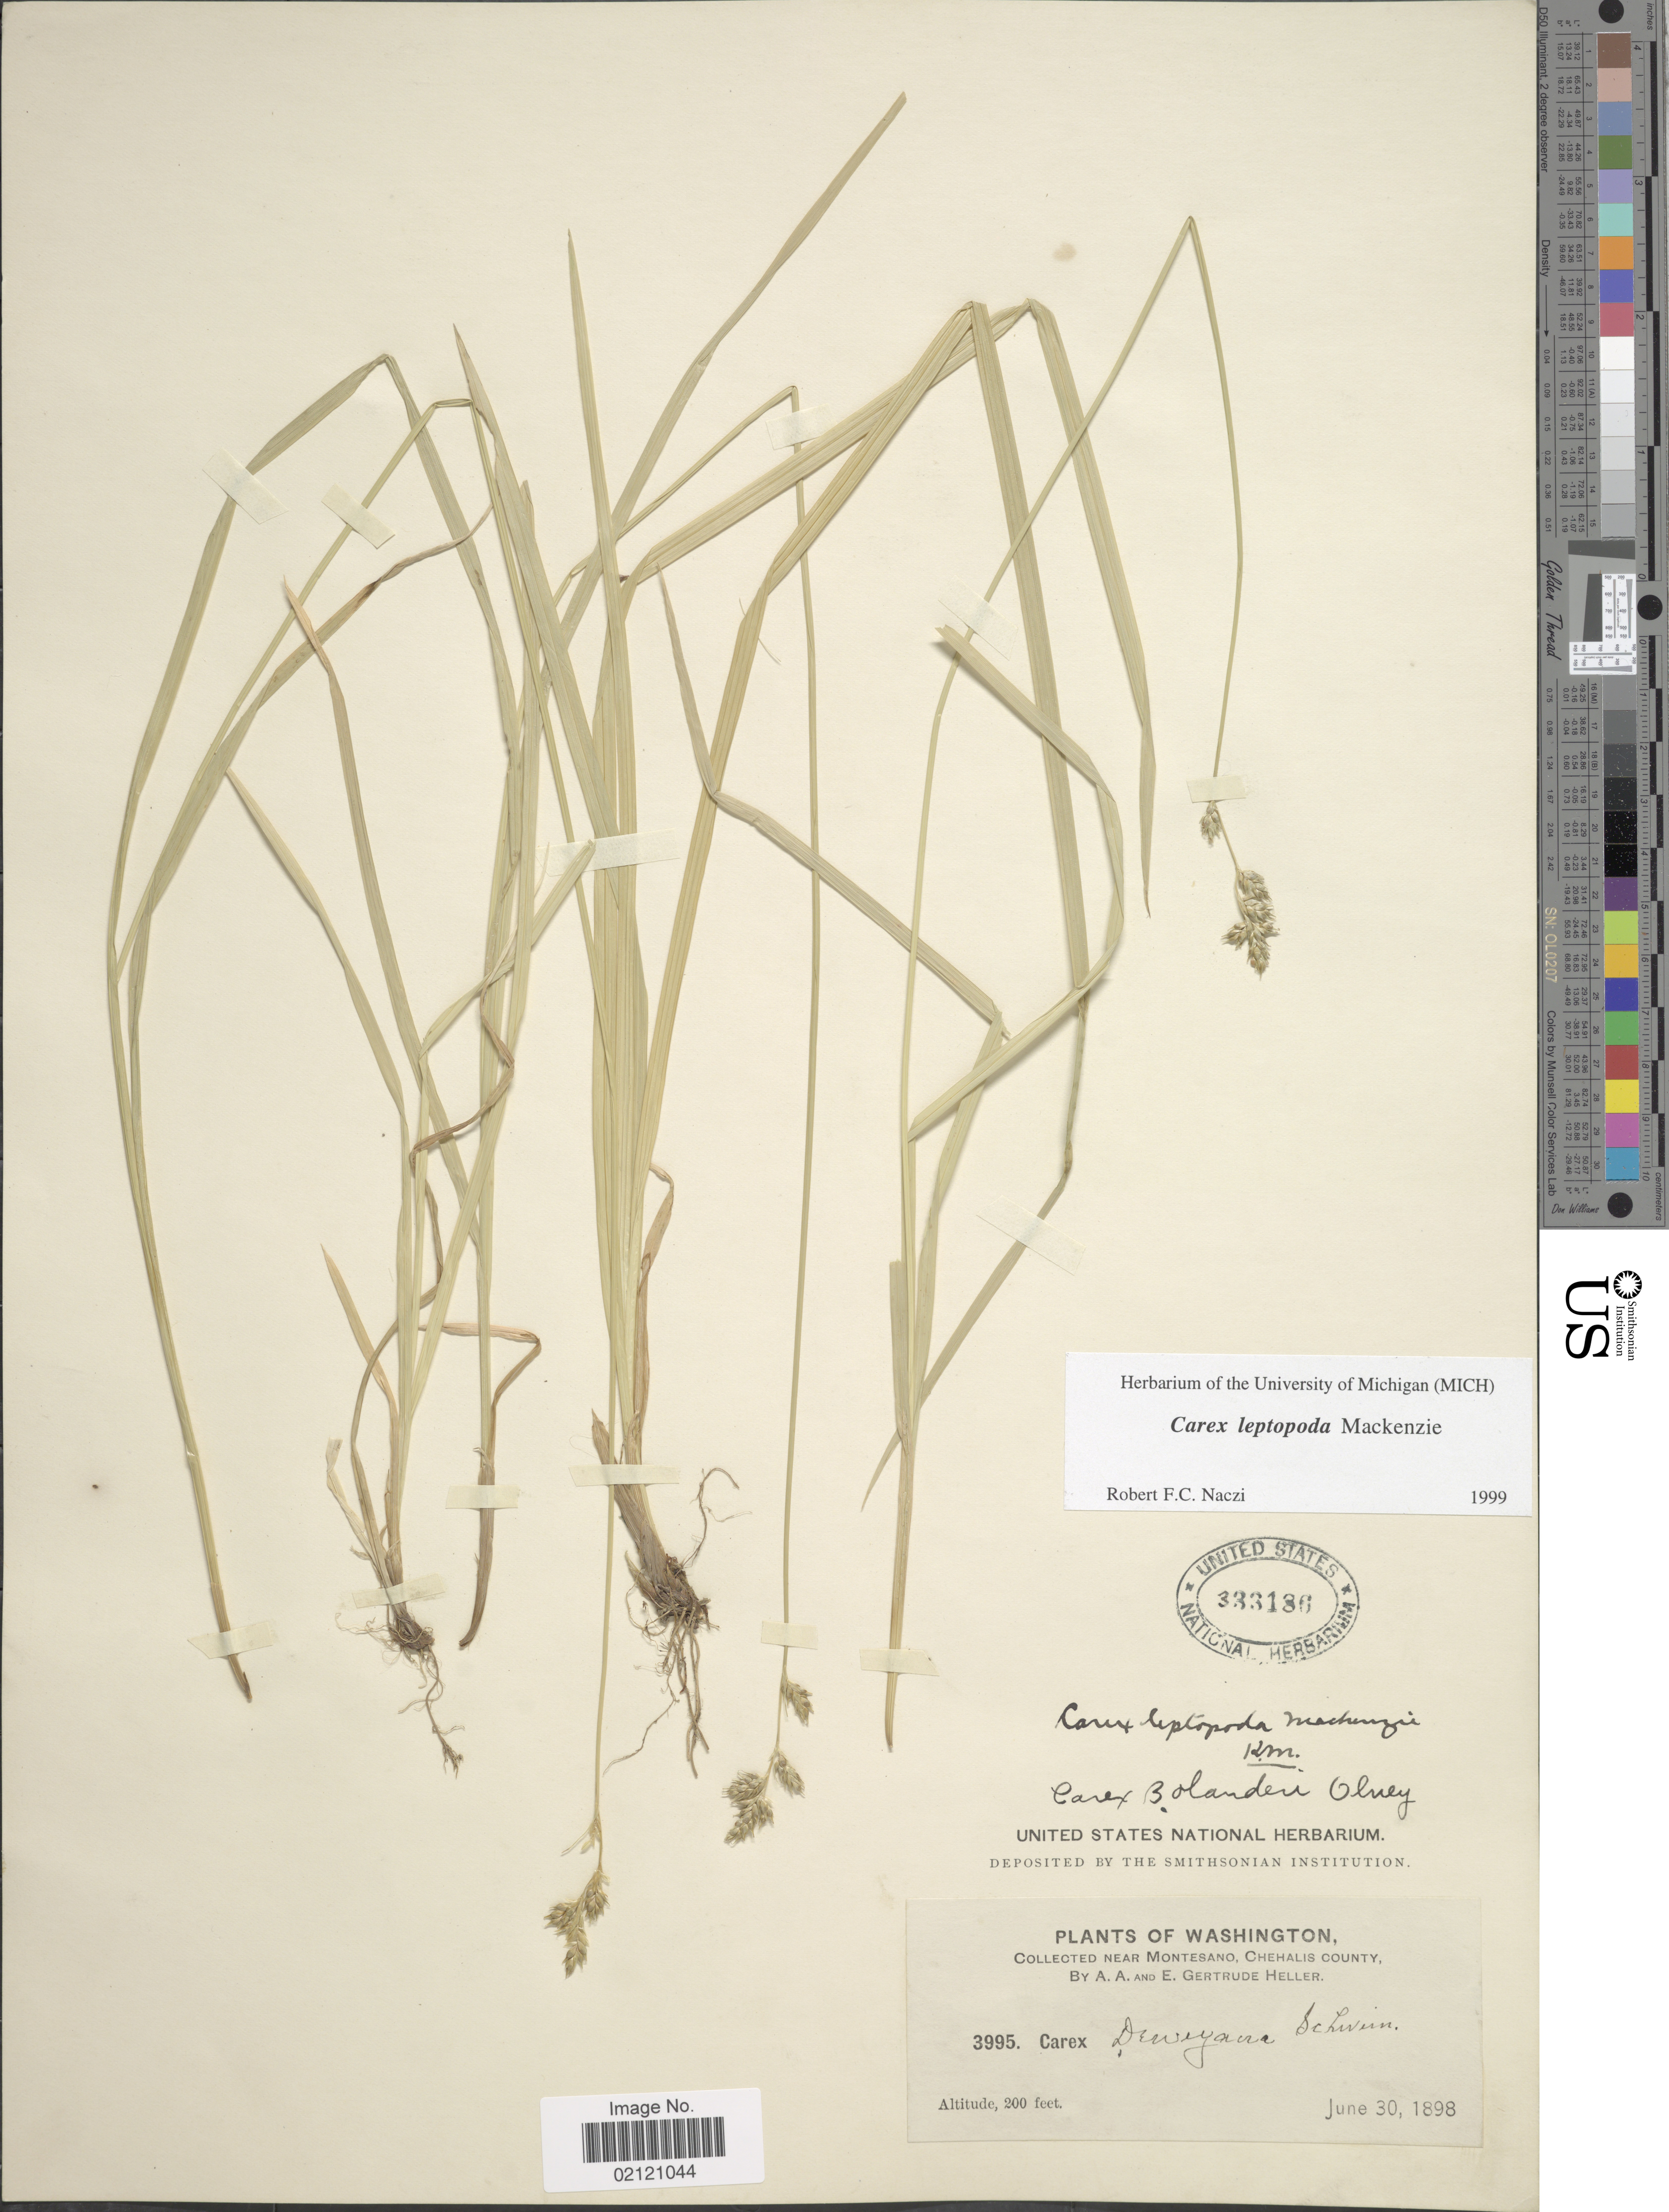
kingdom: Plantae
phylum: Tracheophyta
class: Liliopsida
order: Poales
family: Cyperaceae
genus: Carex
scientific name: Carex leptopoda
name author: Mack.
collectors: A. A. Heller & E. Gertrude Heller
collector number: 3995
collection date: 1898-06-30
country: United States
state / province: Washington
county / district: Grays Harbor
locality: Near Montesano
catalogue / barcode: US 333186